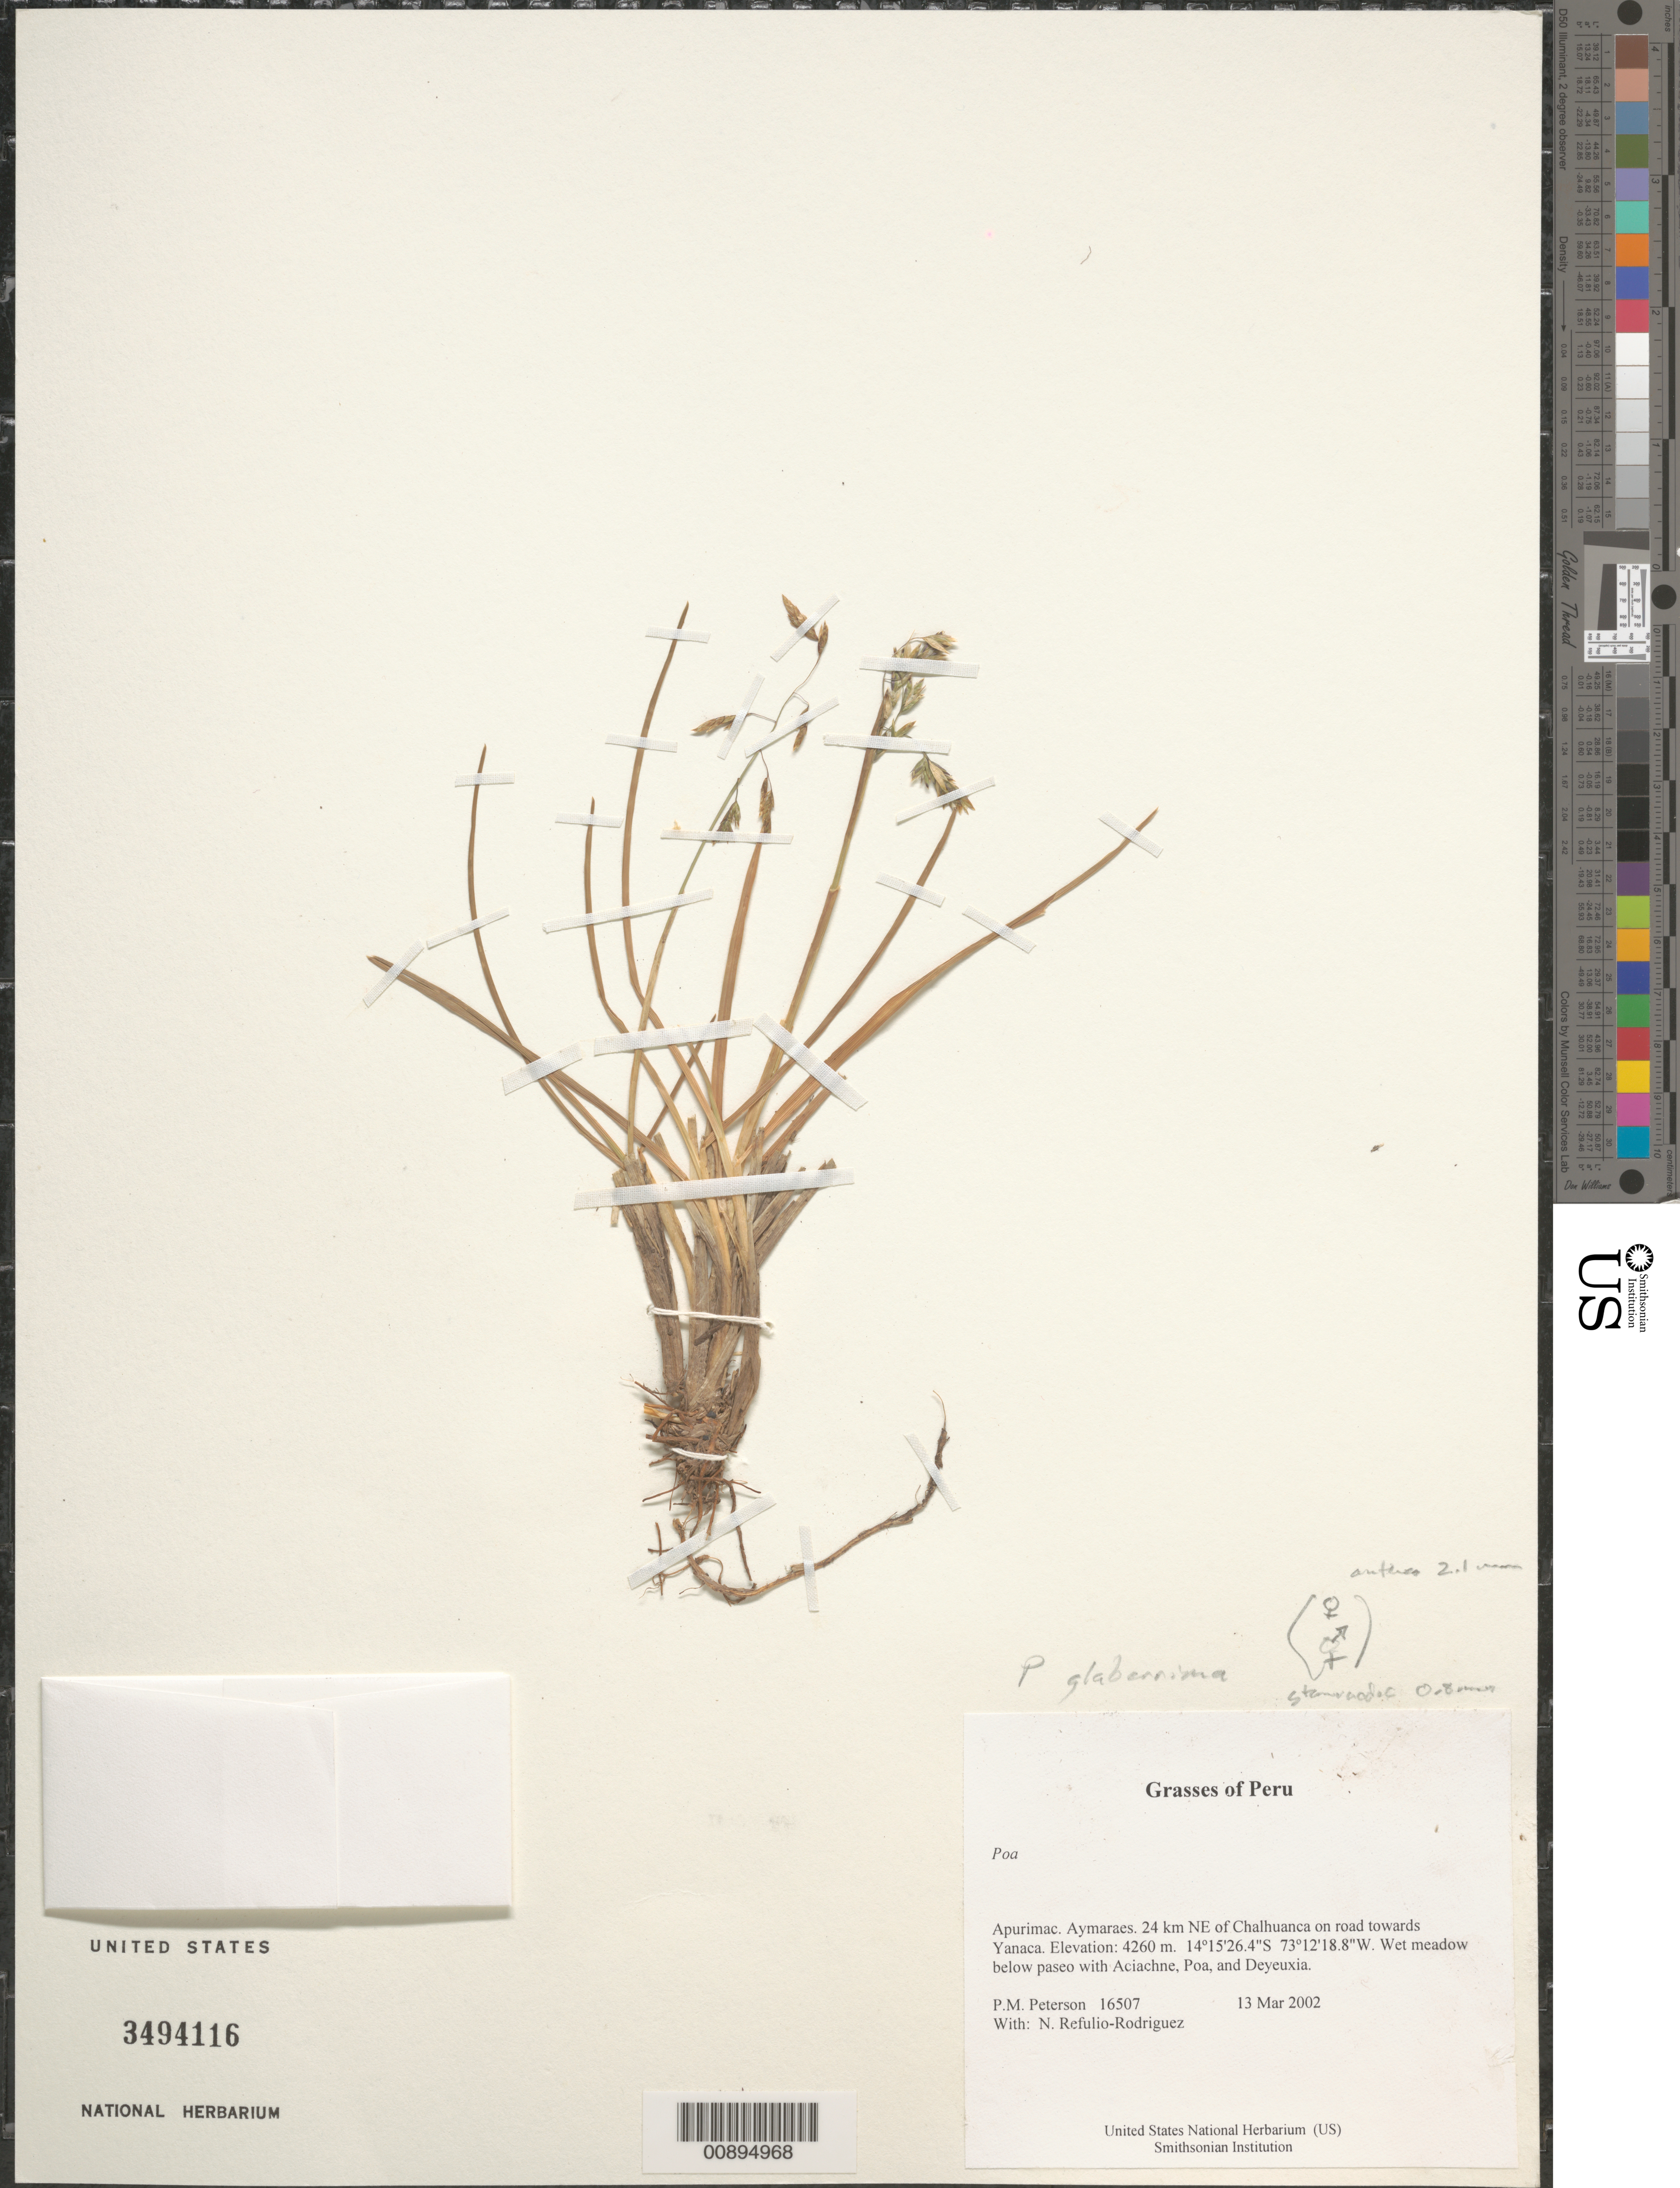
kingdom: Plantae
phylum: Tracheophyta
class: Liliopsida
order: Poales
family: Poaceae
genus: Poa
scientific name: Poa glaberrima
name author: Tovar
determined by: Soreng, Robert J., Research Associate (BOT), Smithsonian Institution - National Museum of Natural History (UNITED STATES)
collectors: P. M. Peterson & N. Refulio-Rodríguez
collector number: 16507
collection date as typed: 13 Mar 2002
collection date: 2002-03-13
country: Peru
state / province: Apurímac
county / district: Aymaraes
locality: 24 km NE of Chalhuanca on road towards Yanaca.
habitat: Wet meadow below paseo with ~Aciachne, Poa, and Deyeuxia~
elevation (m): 4260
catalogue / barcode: US 3494116